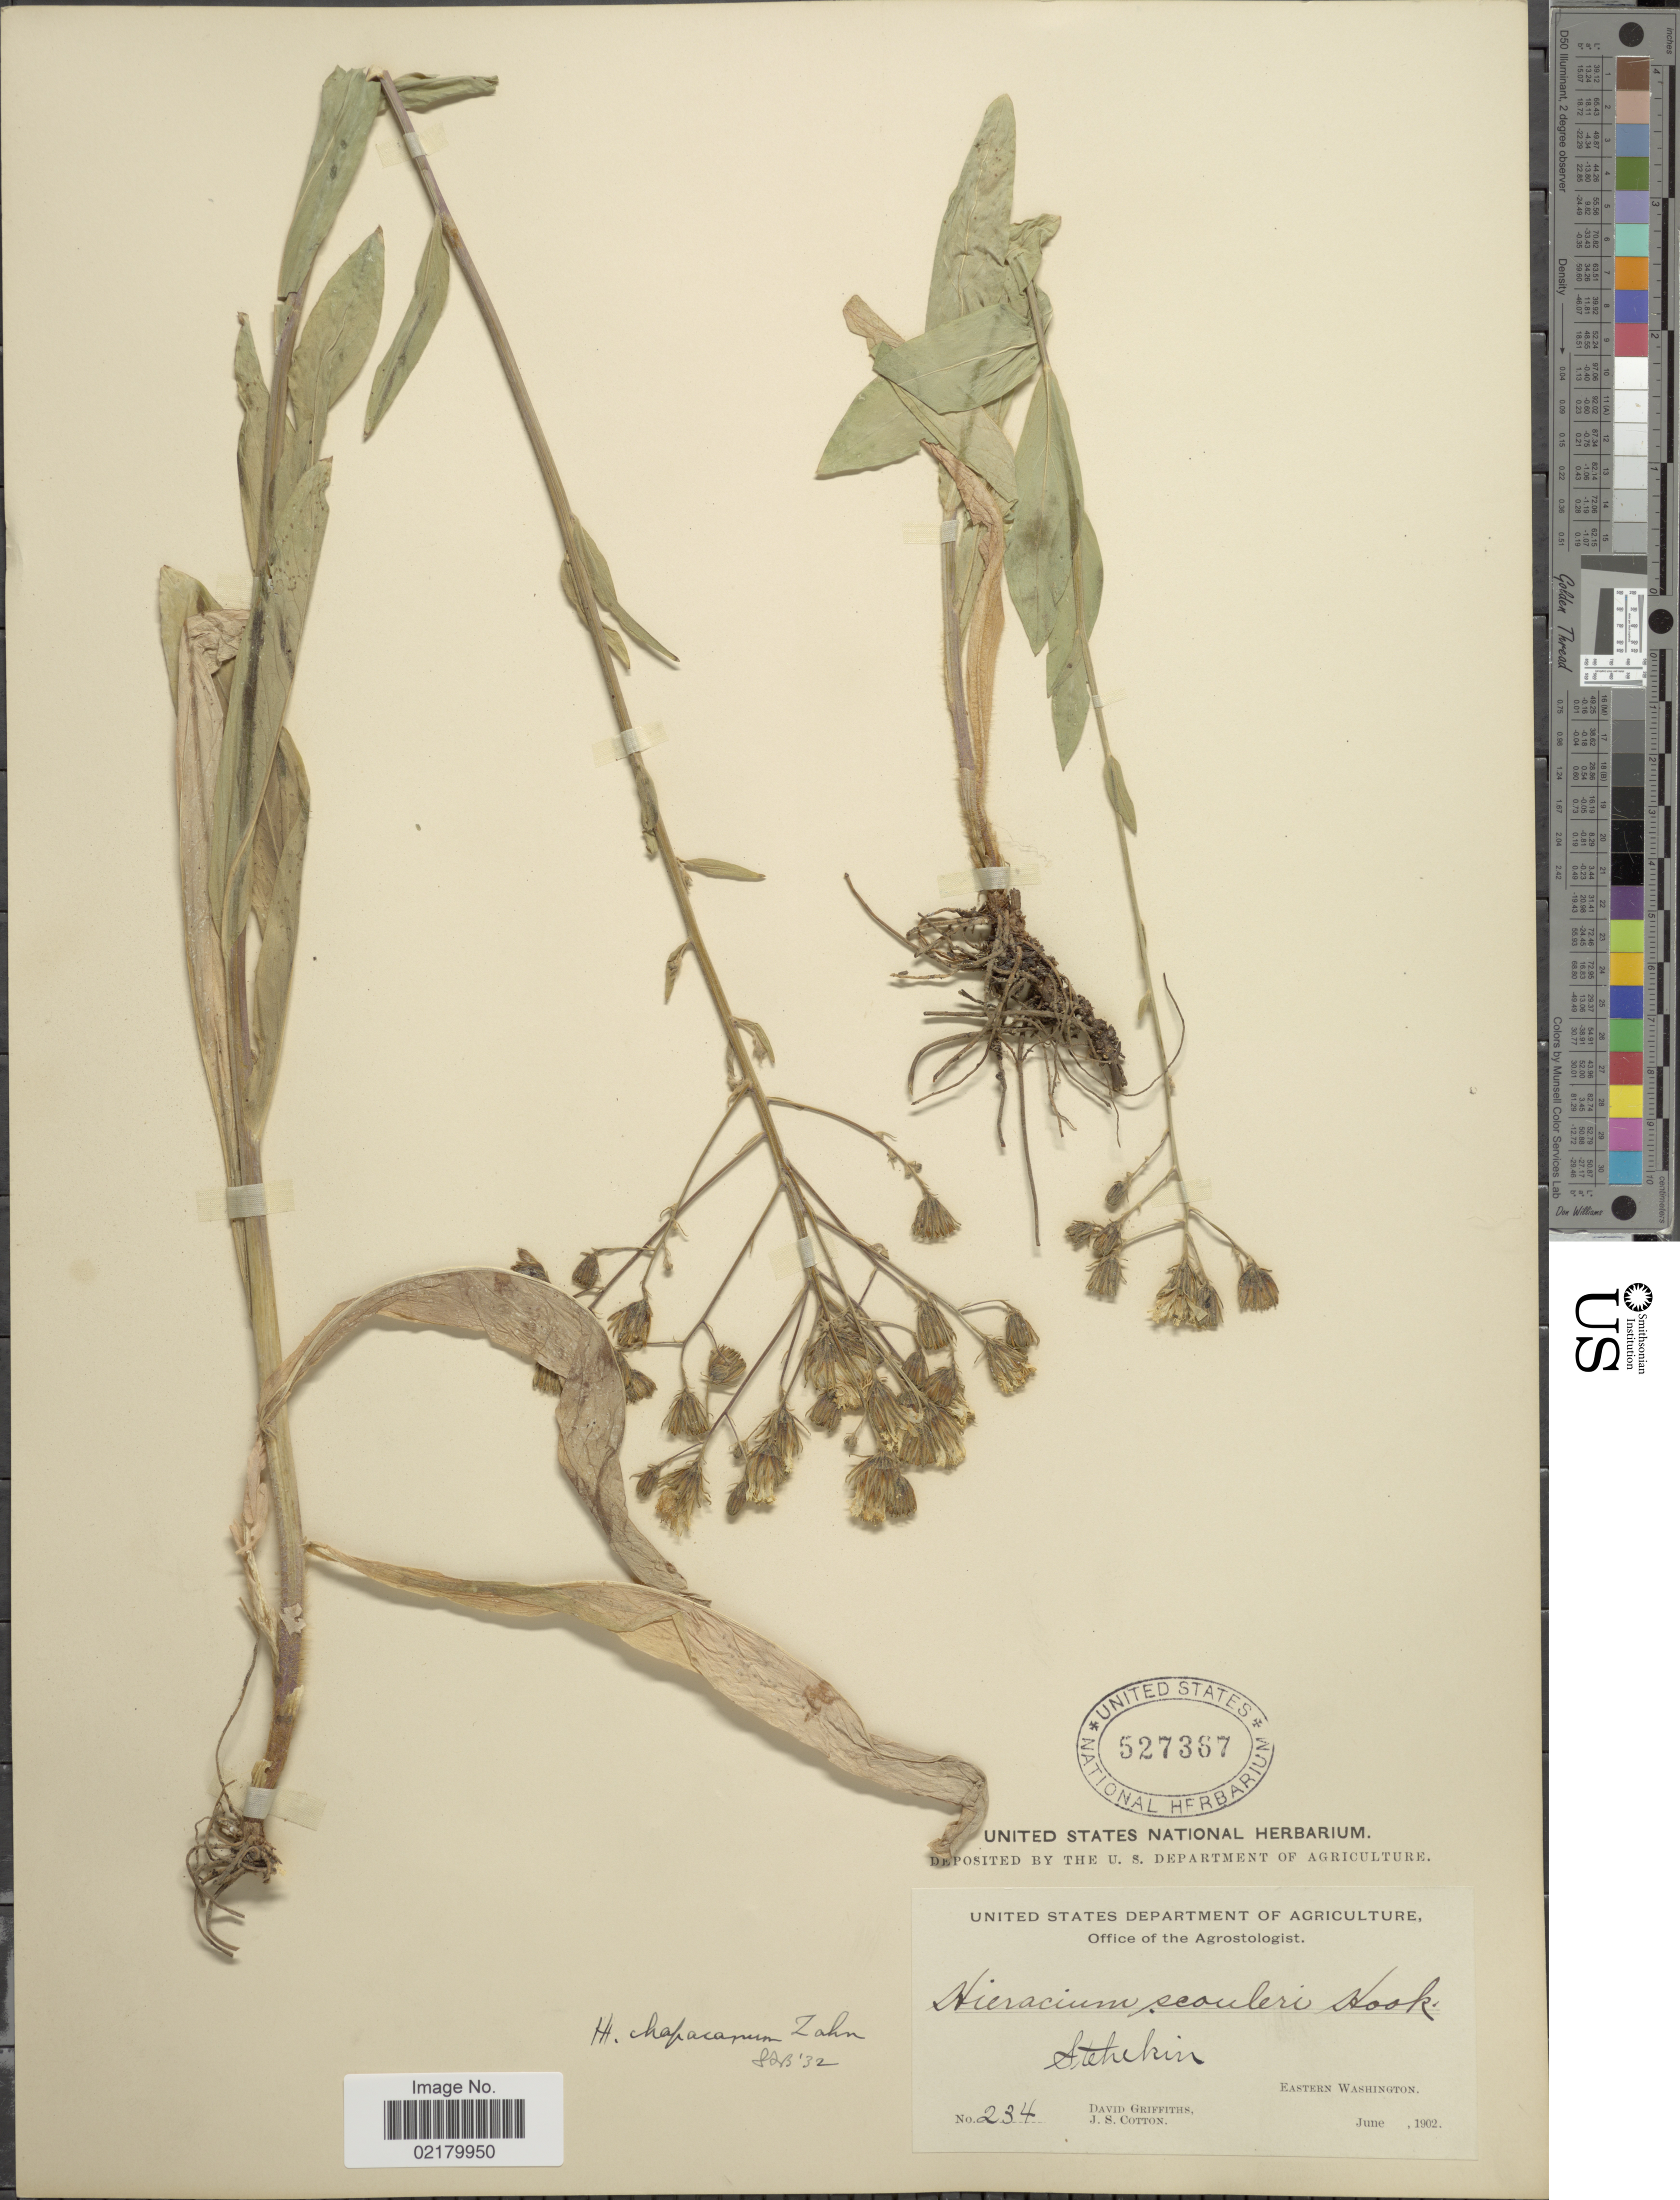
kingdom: Plantae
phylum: Tracheophyta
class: Magnoliopsida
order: Asterales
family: Asteraceae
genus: Hieracium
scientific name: Hieracium scouleri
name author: Hook.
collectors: D. Griffiths & J. S. Cotton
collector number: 234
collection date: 1902-06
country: United States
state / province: Washington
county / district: Chelan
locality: Stehekin, Eastern Washington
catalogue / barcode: US 527367